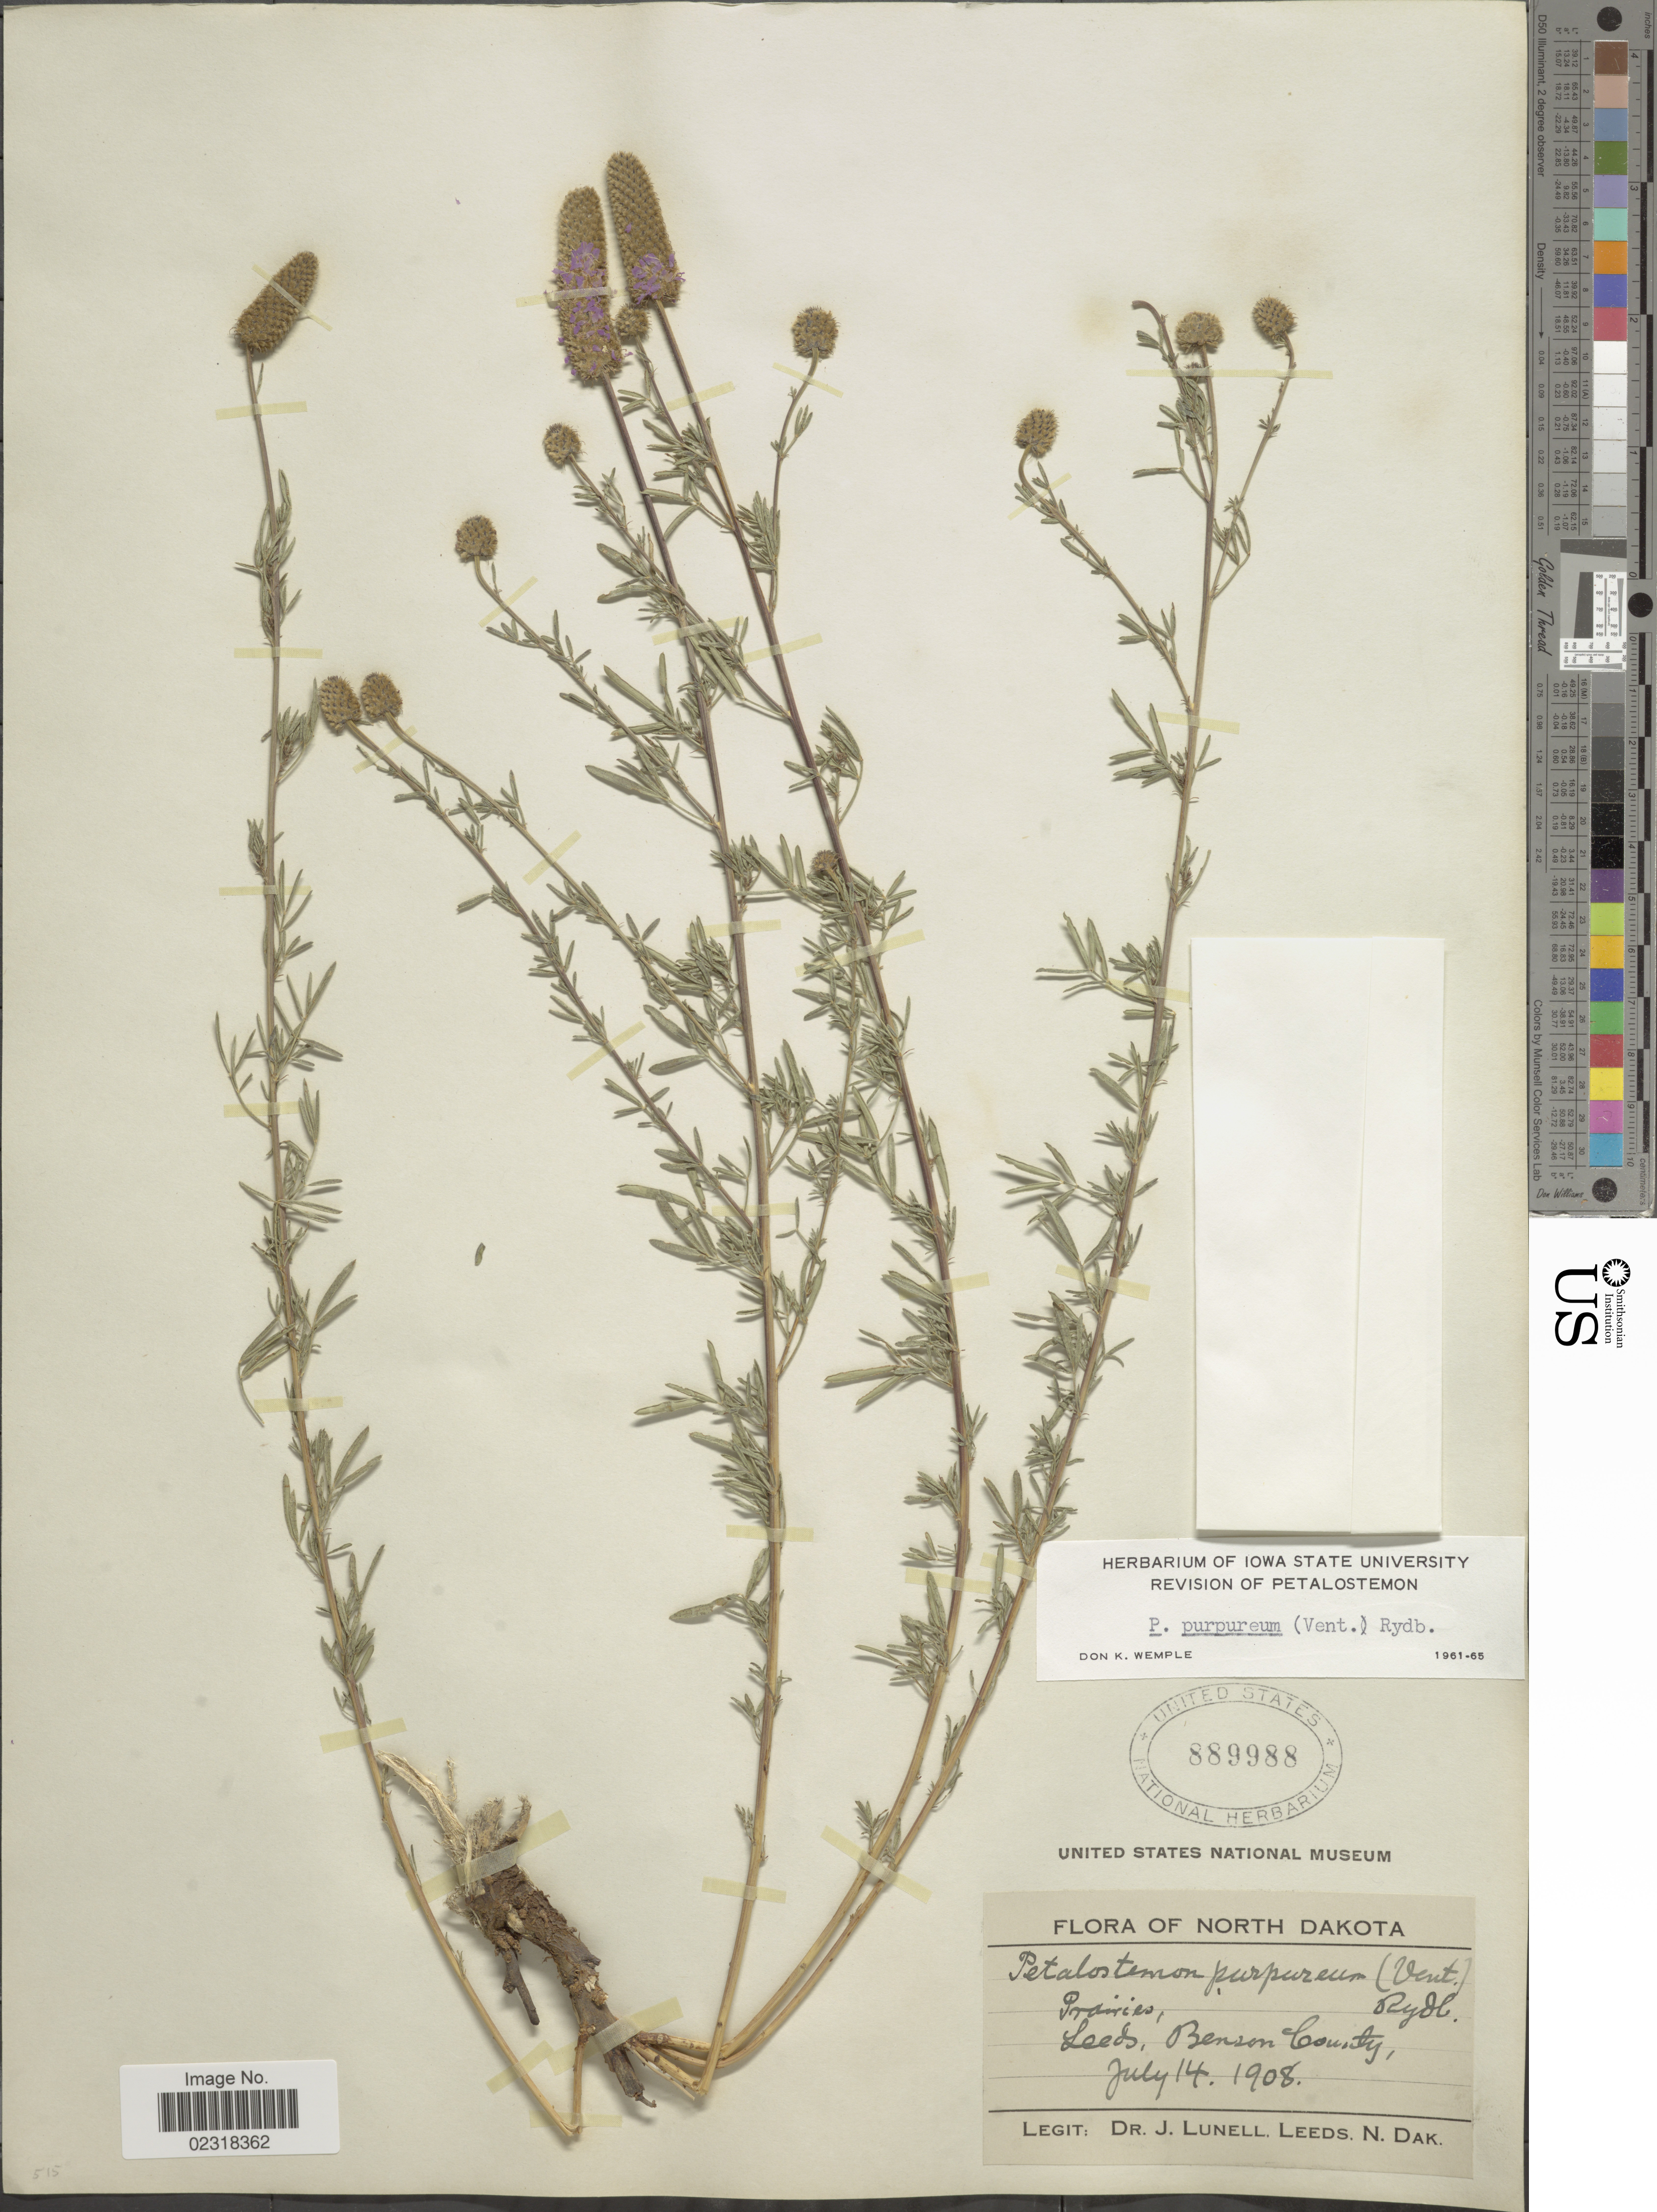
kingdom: Plantae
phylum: Tracheophyta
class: Magnoliopsida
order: Fabales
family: Fabaceae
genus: Dalea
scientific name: Dalea purpurea var. purpurea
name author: Vent.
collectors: J. Lunell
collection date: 1908-07-14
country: United States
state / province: North Dakota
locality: Prairies, Leeds, Benso County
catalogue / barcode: US 889988